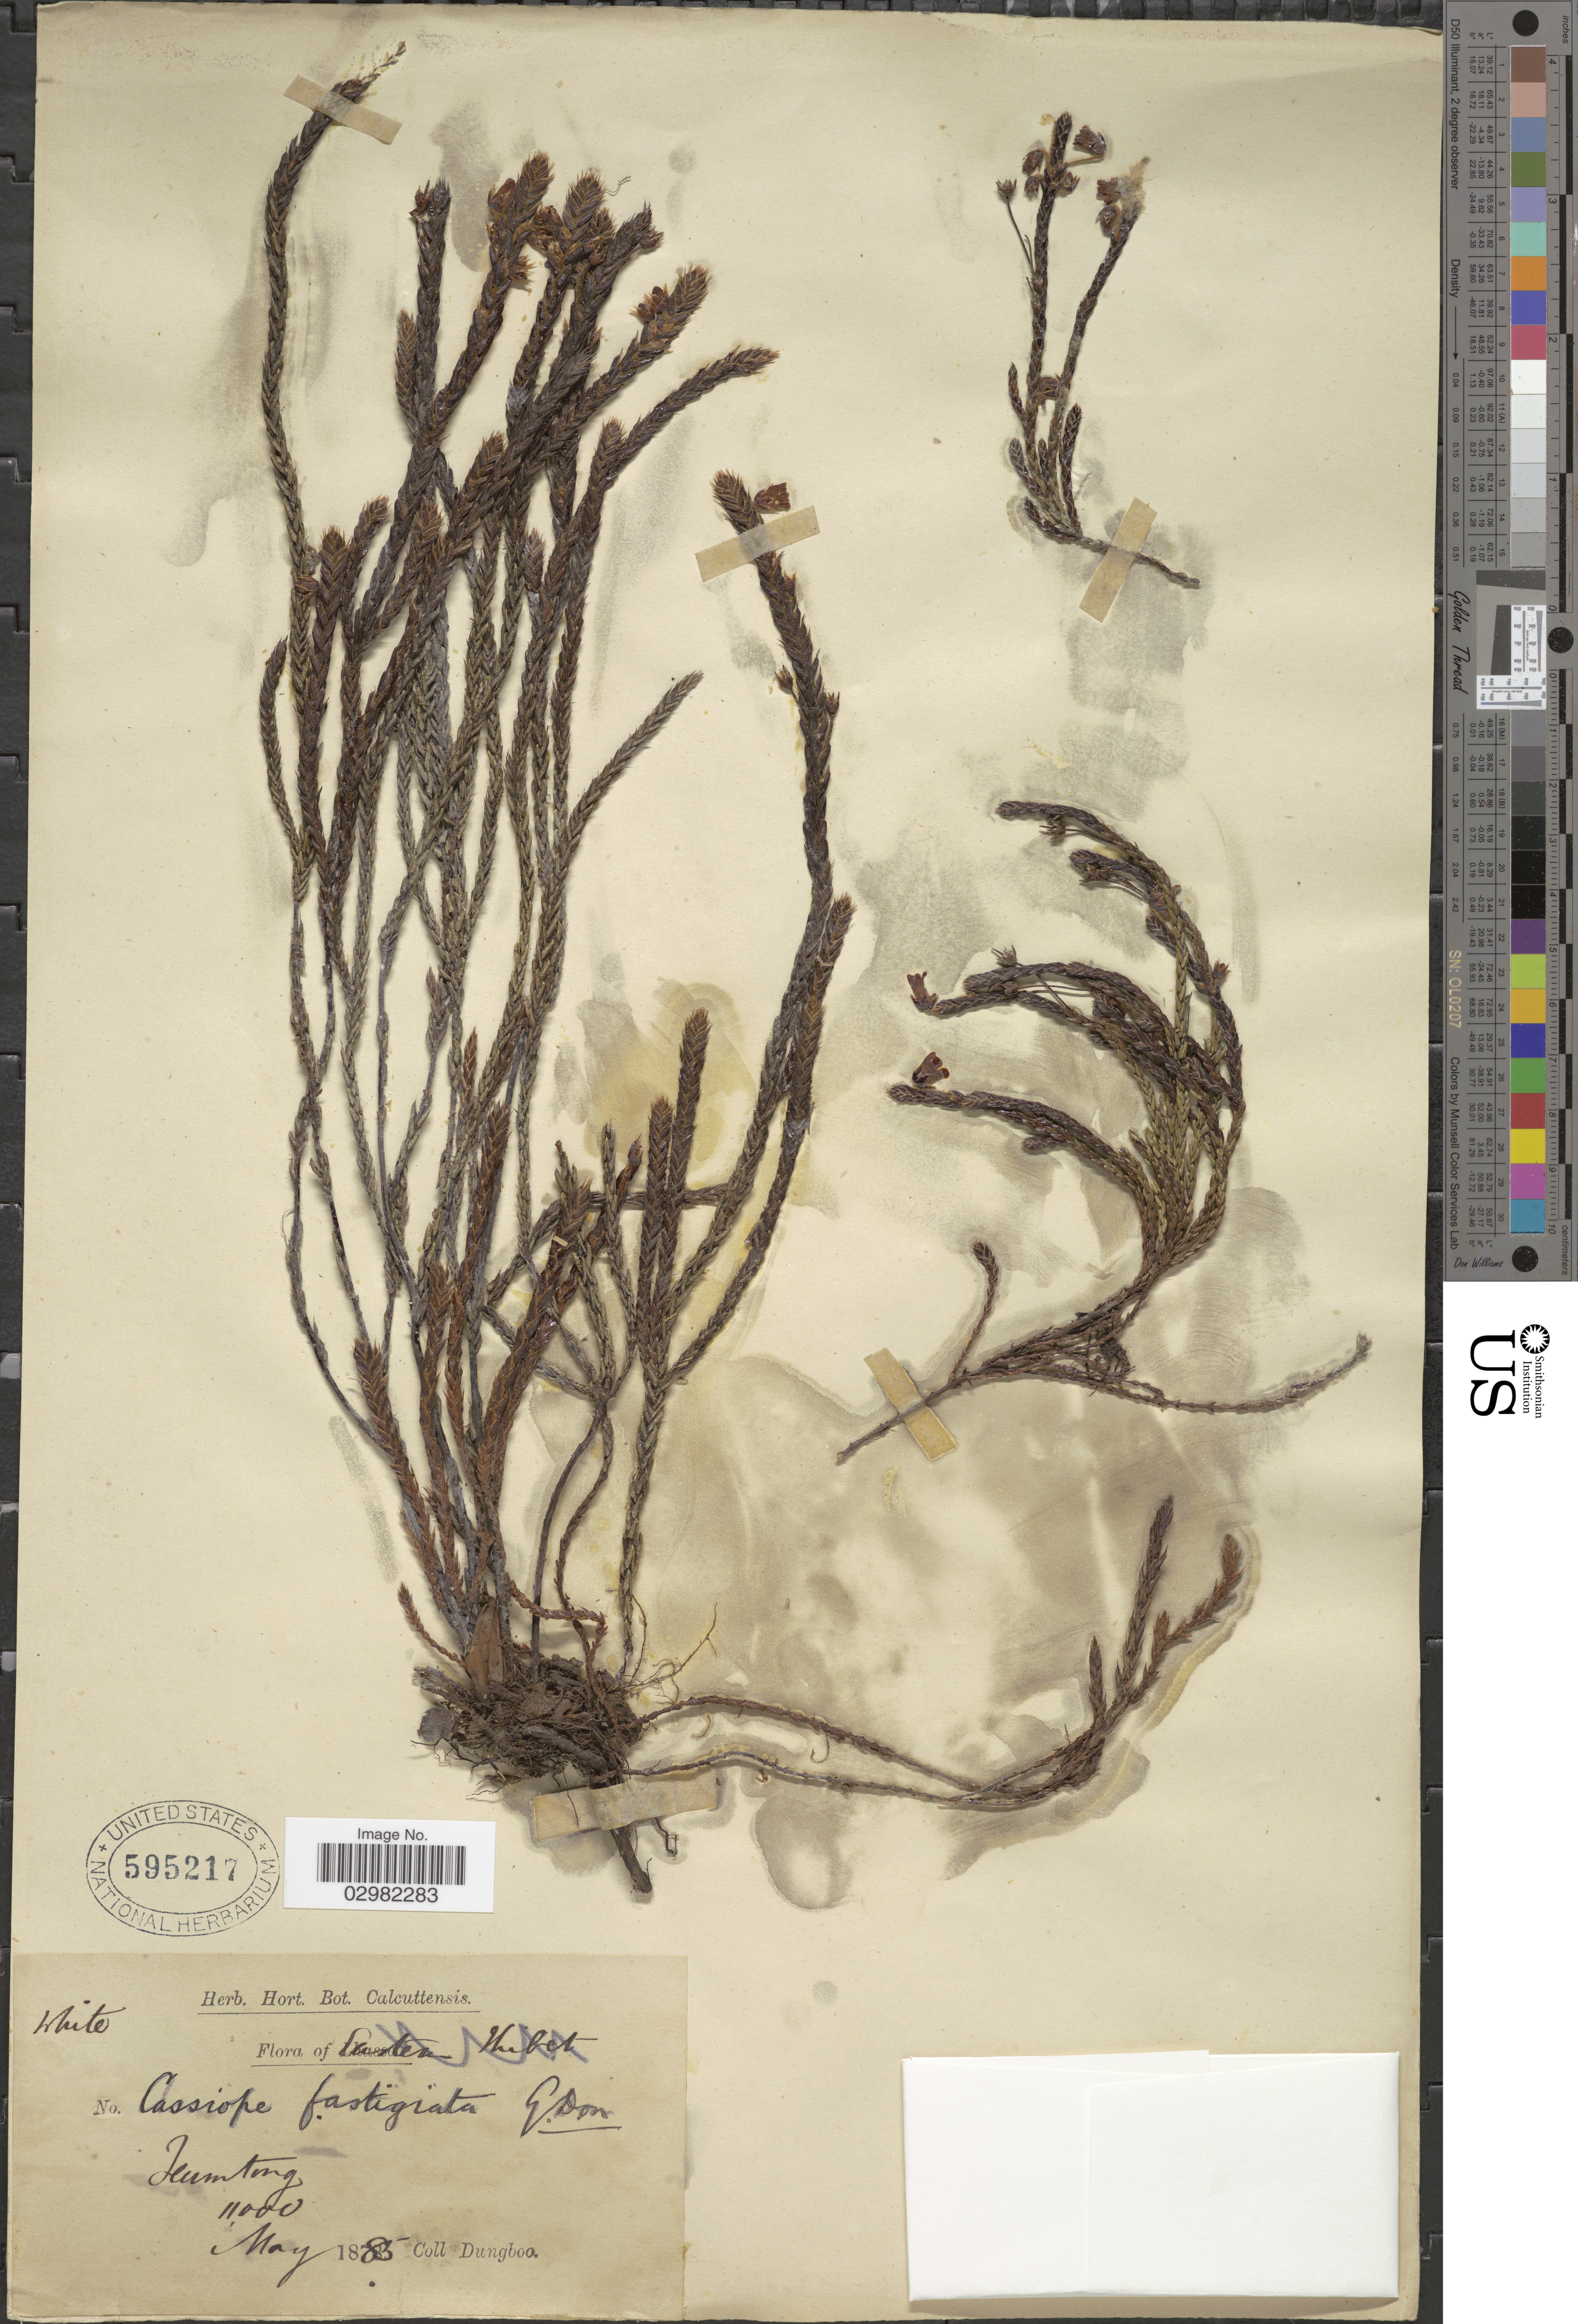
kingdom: Plantae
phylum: Tracheophyta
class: Magnoliopsida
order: Ericales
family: Ericaceae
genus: Cassiope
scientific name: Cassiope fastigiata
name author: (Wall) D. Don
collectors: Dungboo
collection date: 1885-05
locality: Teumtong.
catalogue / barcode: US 595217